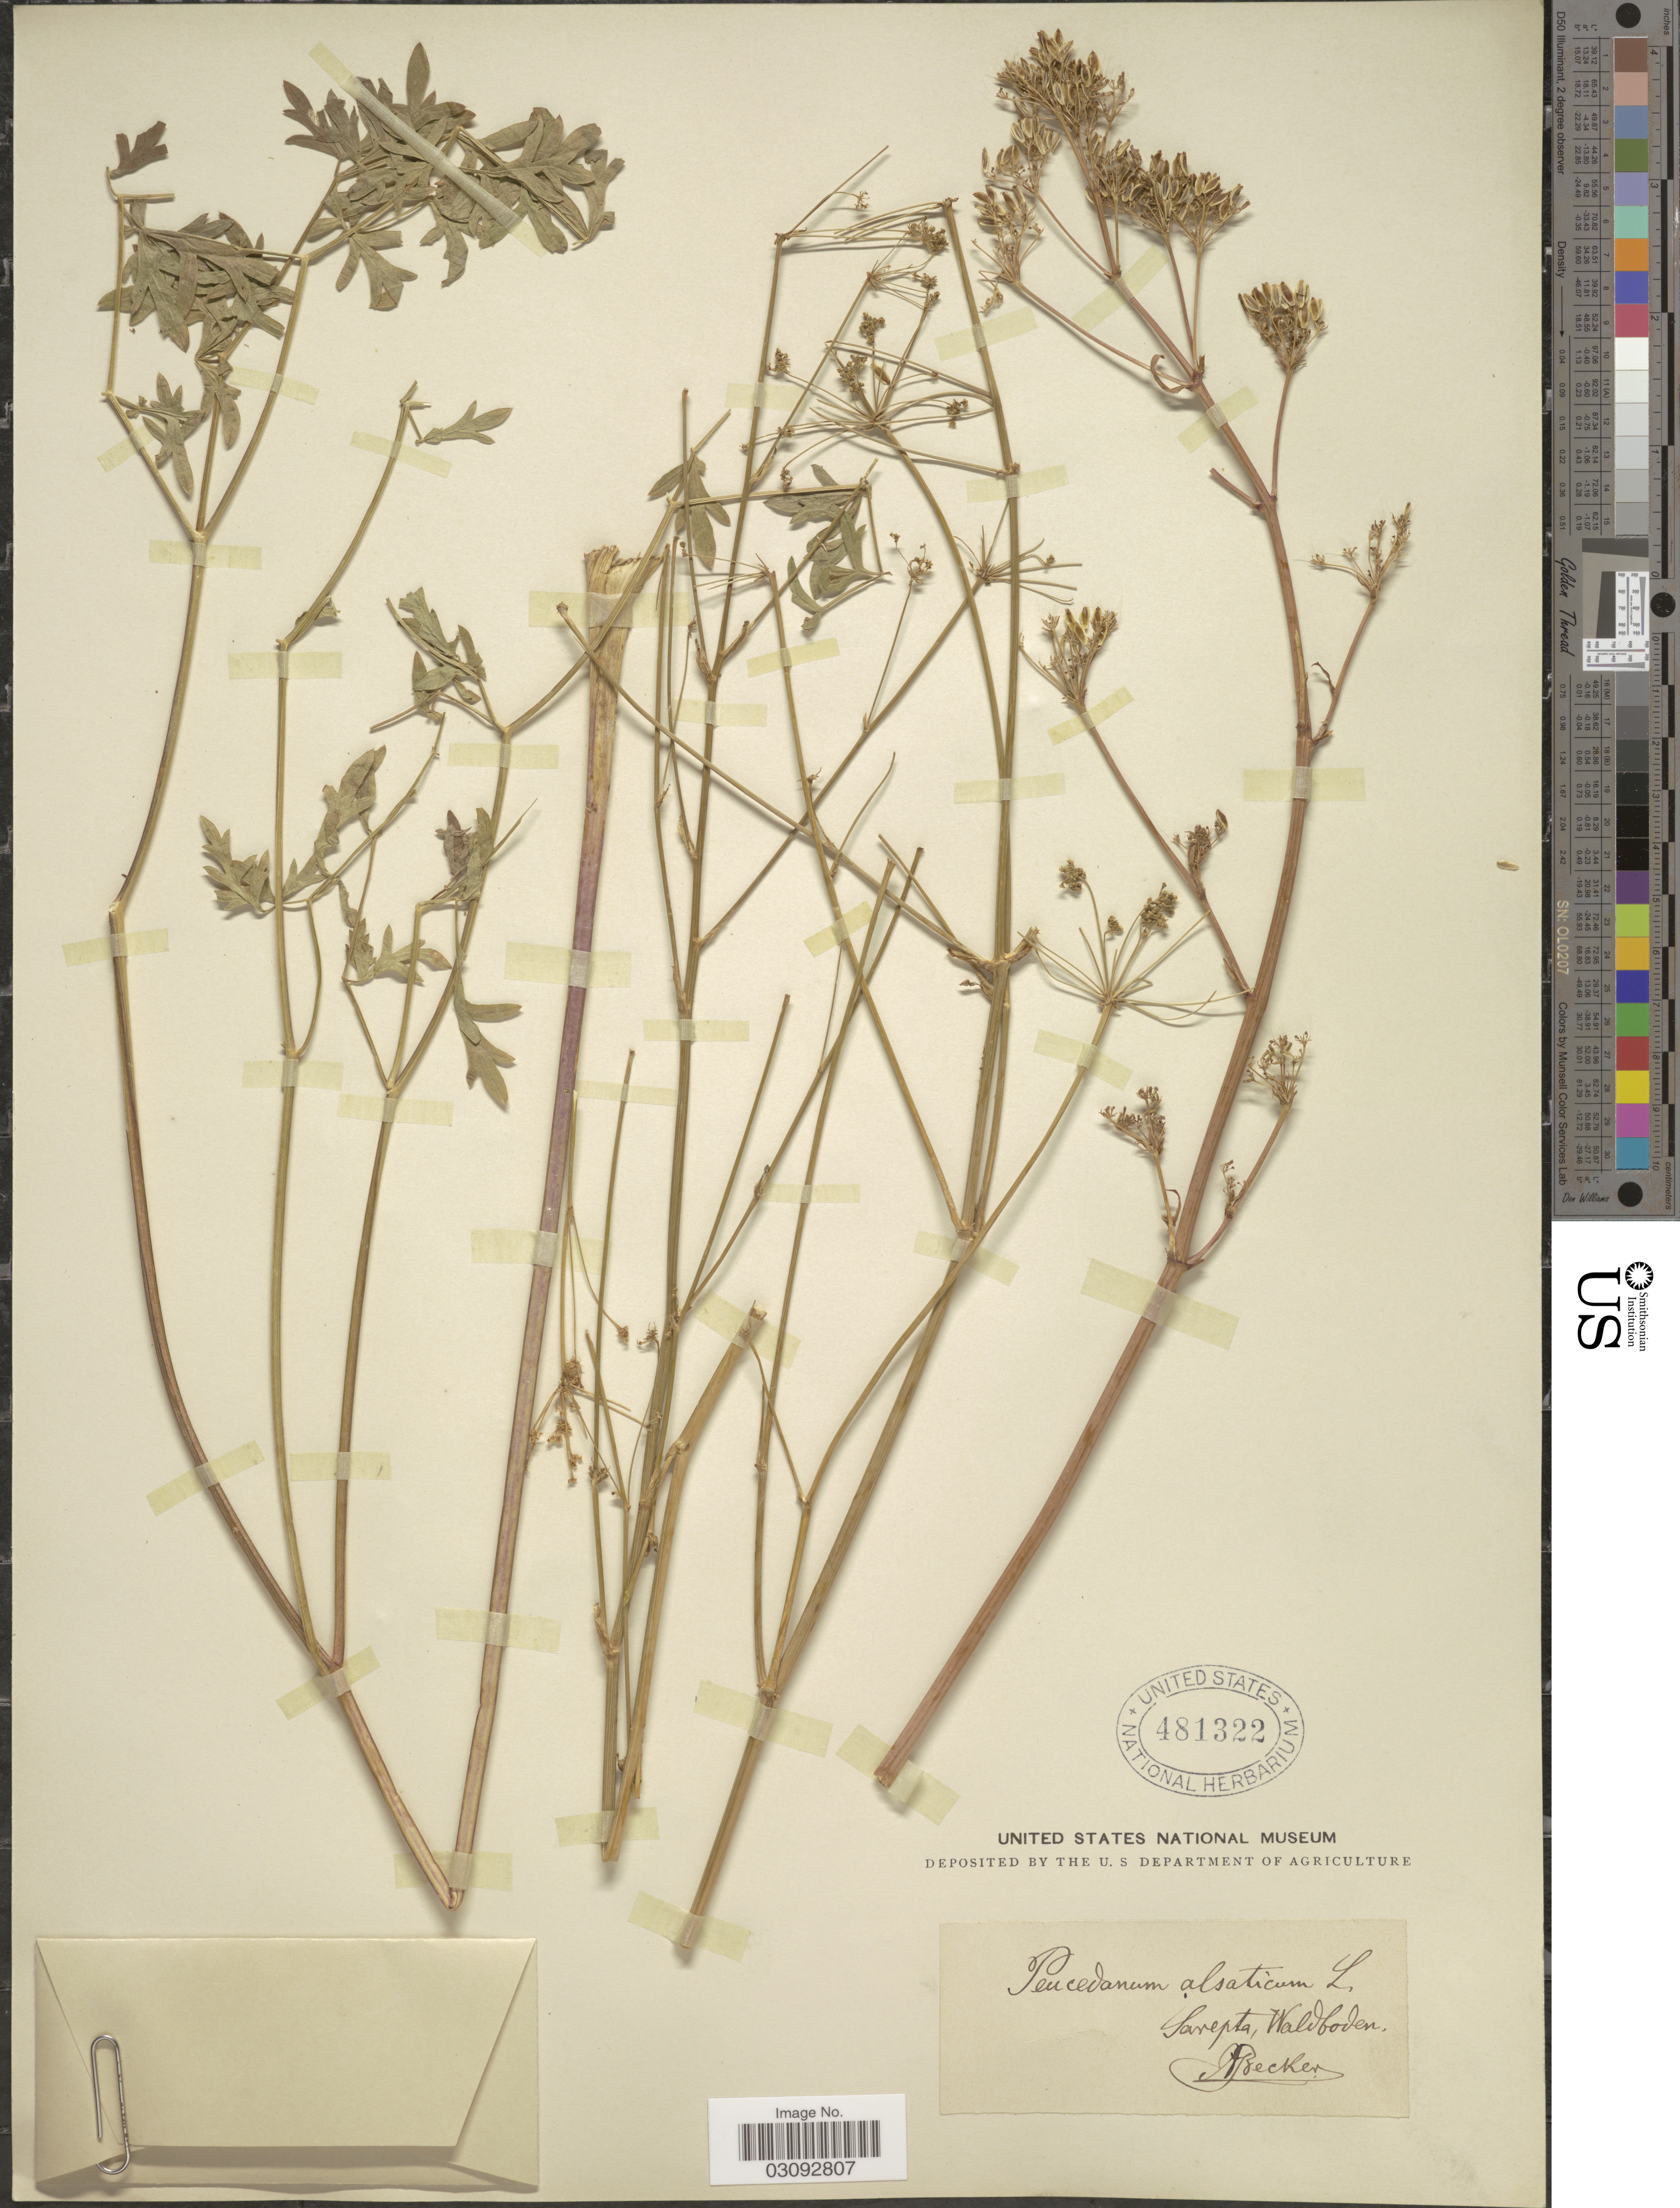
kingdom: Plantae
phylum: Tracheophyta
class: Magnoliopsida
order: Apiales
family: Apiaceae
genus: Peucedanum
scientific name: Peucedanum alsaticum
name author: L.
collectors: A. Becker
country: Russian Federation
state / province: Volgograd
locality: Sarepta, Waldboden.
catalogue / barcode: US 481322